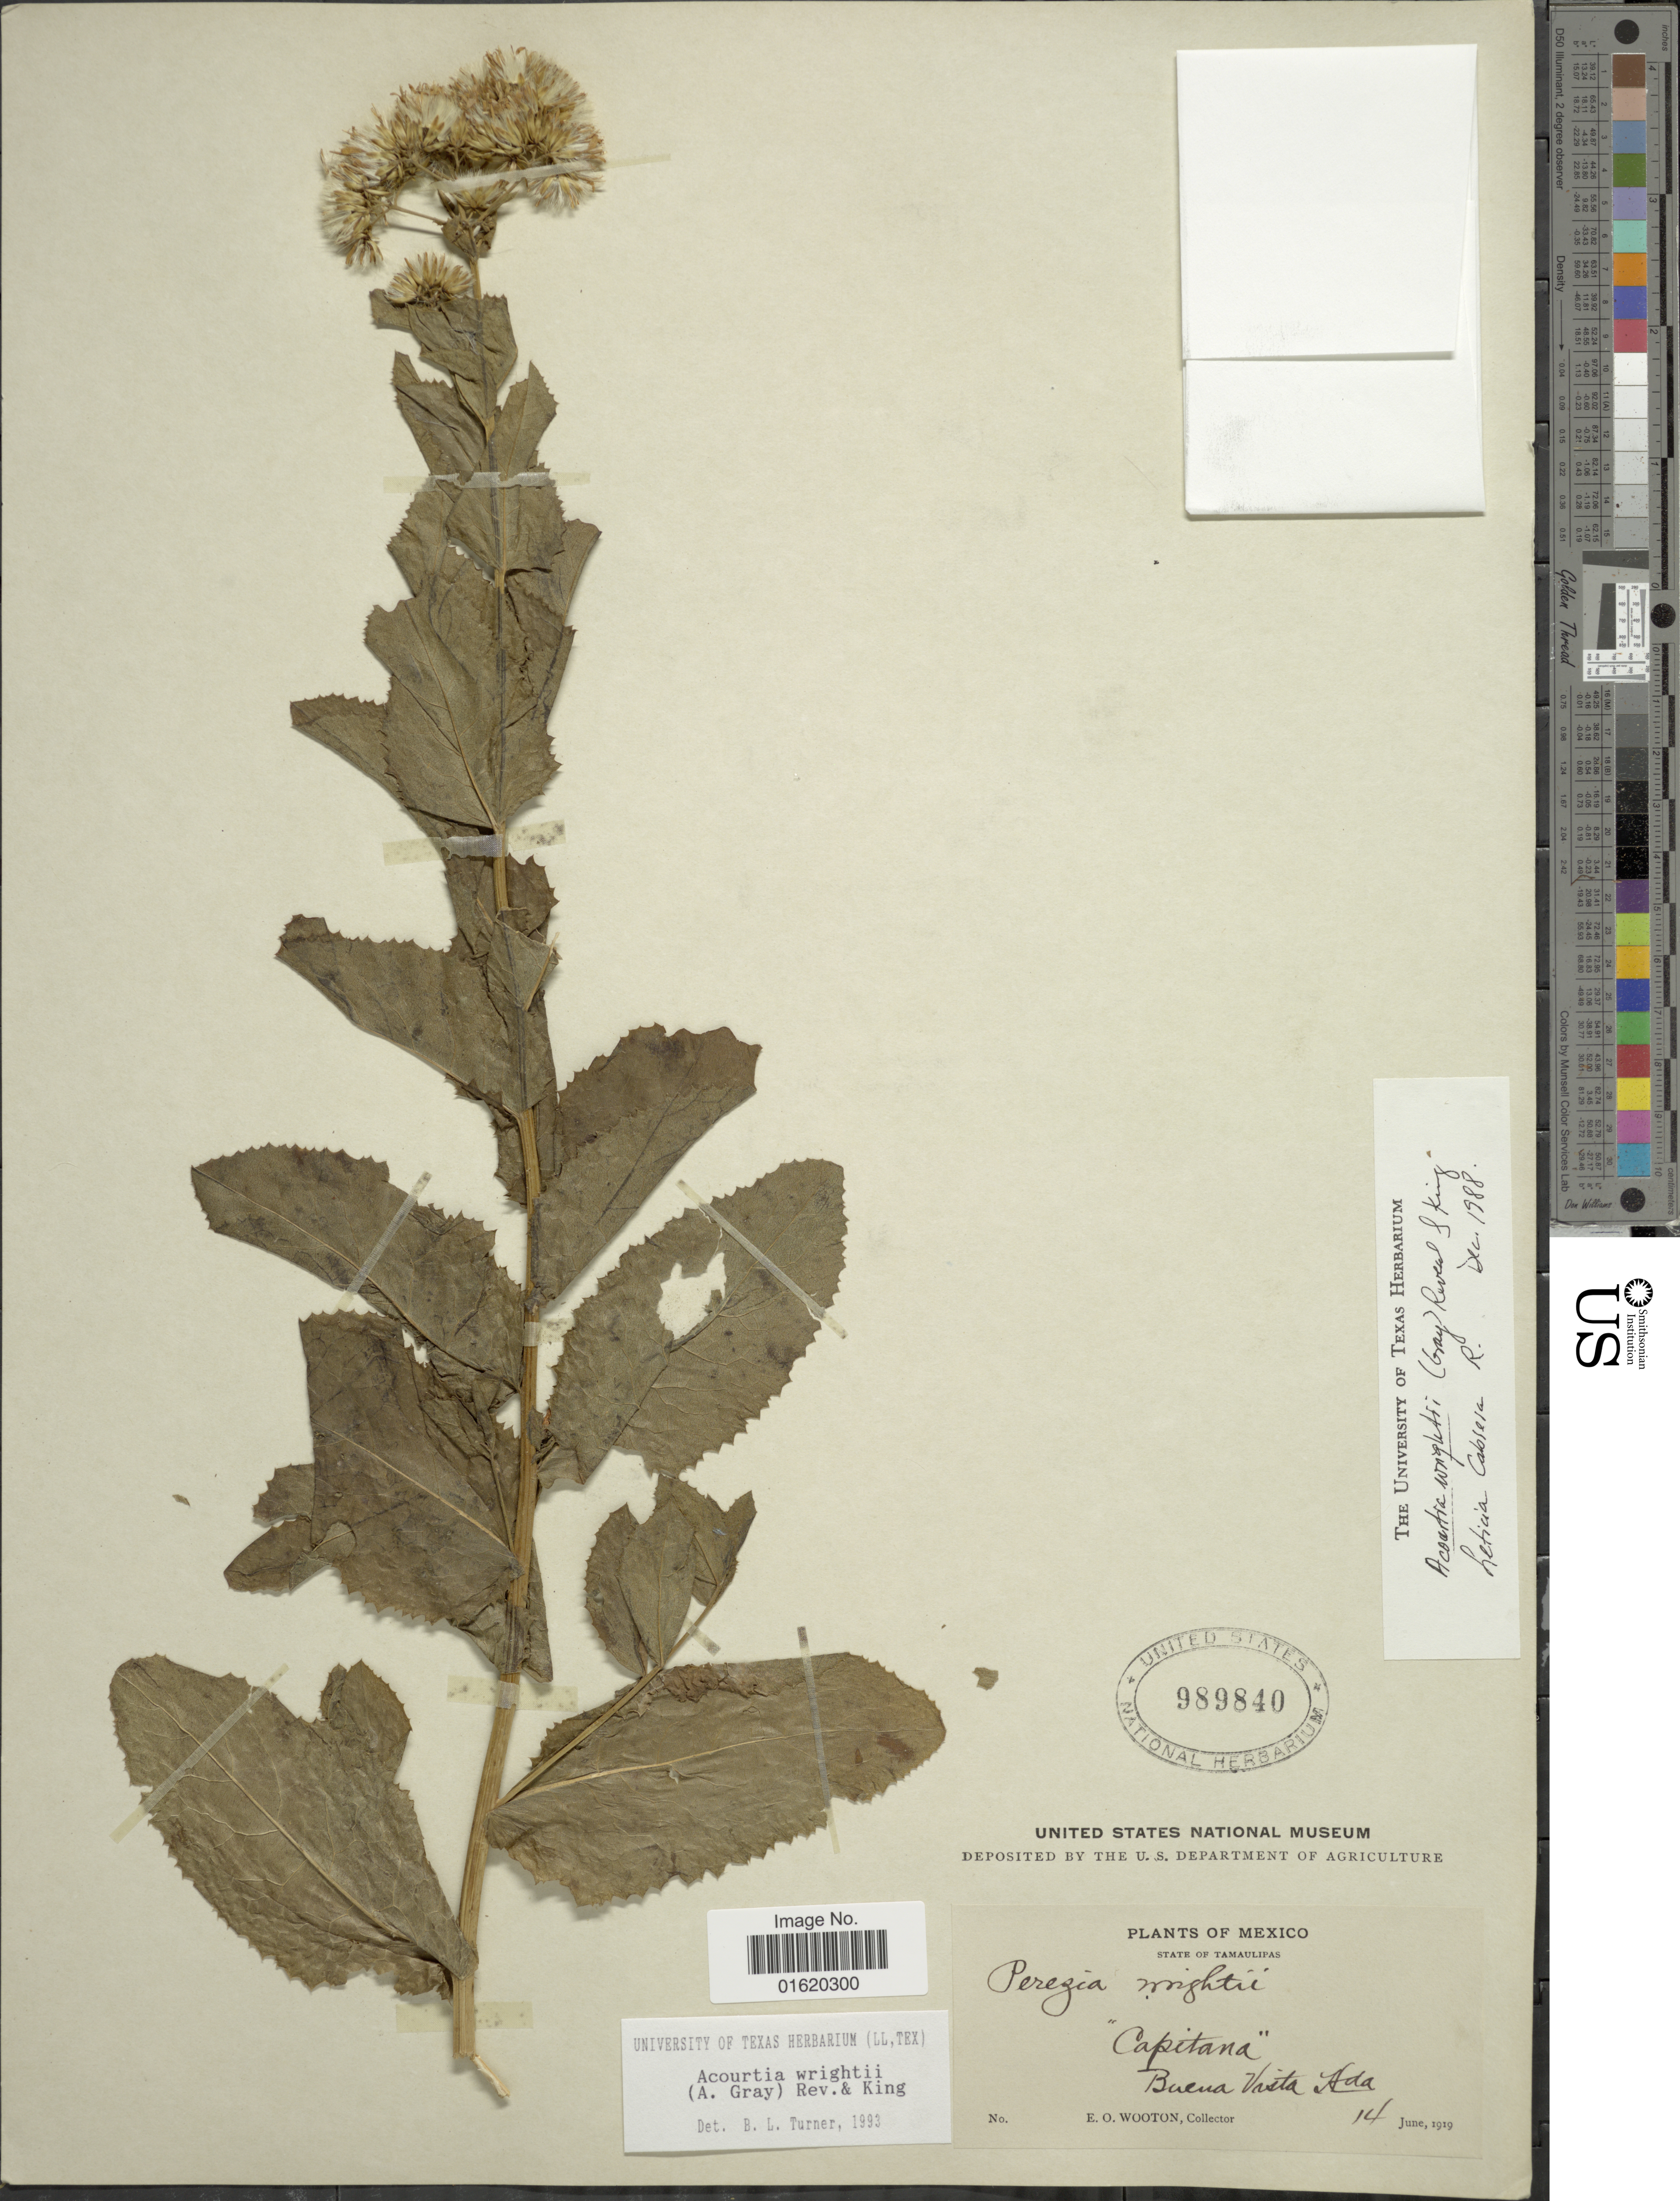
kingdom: Plantae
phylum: Tracheophyta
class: Magnoliopsida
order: Asterales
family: Asteraceae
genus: Acourtia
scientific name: Acourtia wrightii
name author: (A. Gray) Reveal & R.M. King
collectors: E. O. Wooton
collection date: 1919-06-14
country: Mexico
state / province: Tamaulipas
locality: Buena Vista Ltda "Capitana"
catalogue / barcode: US 989840